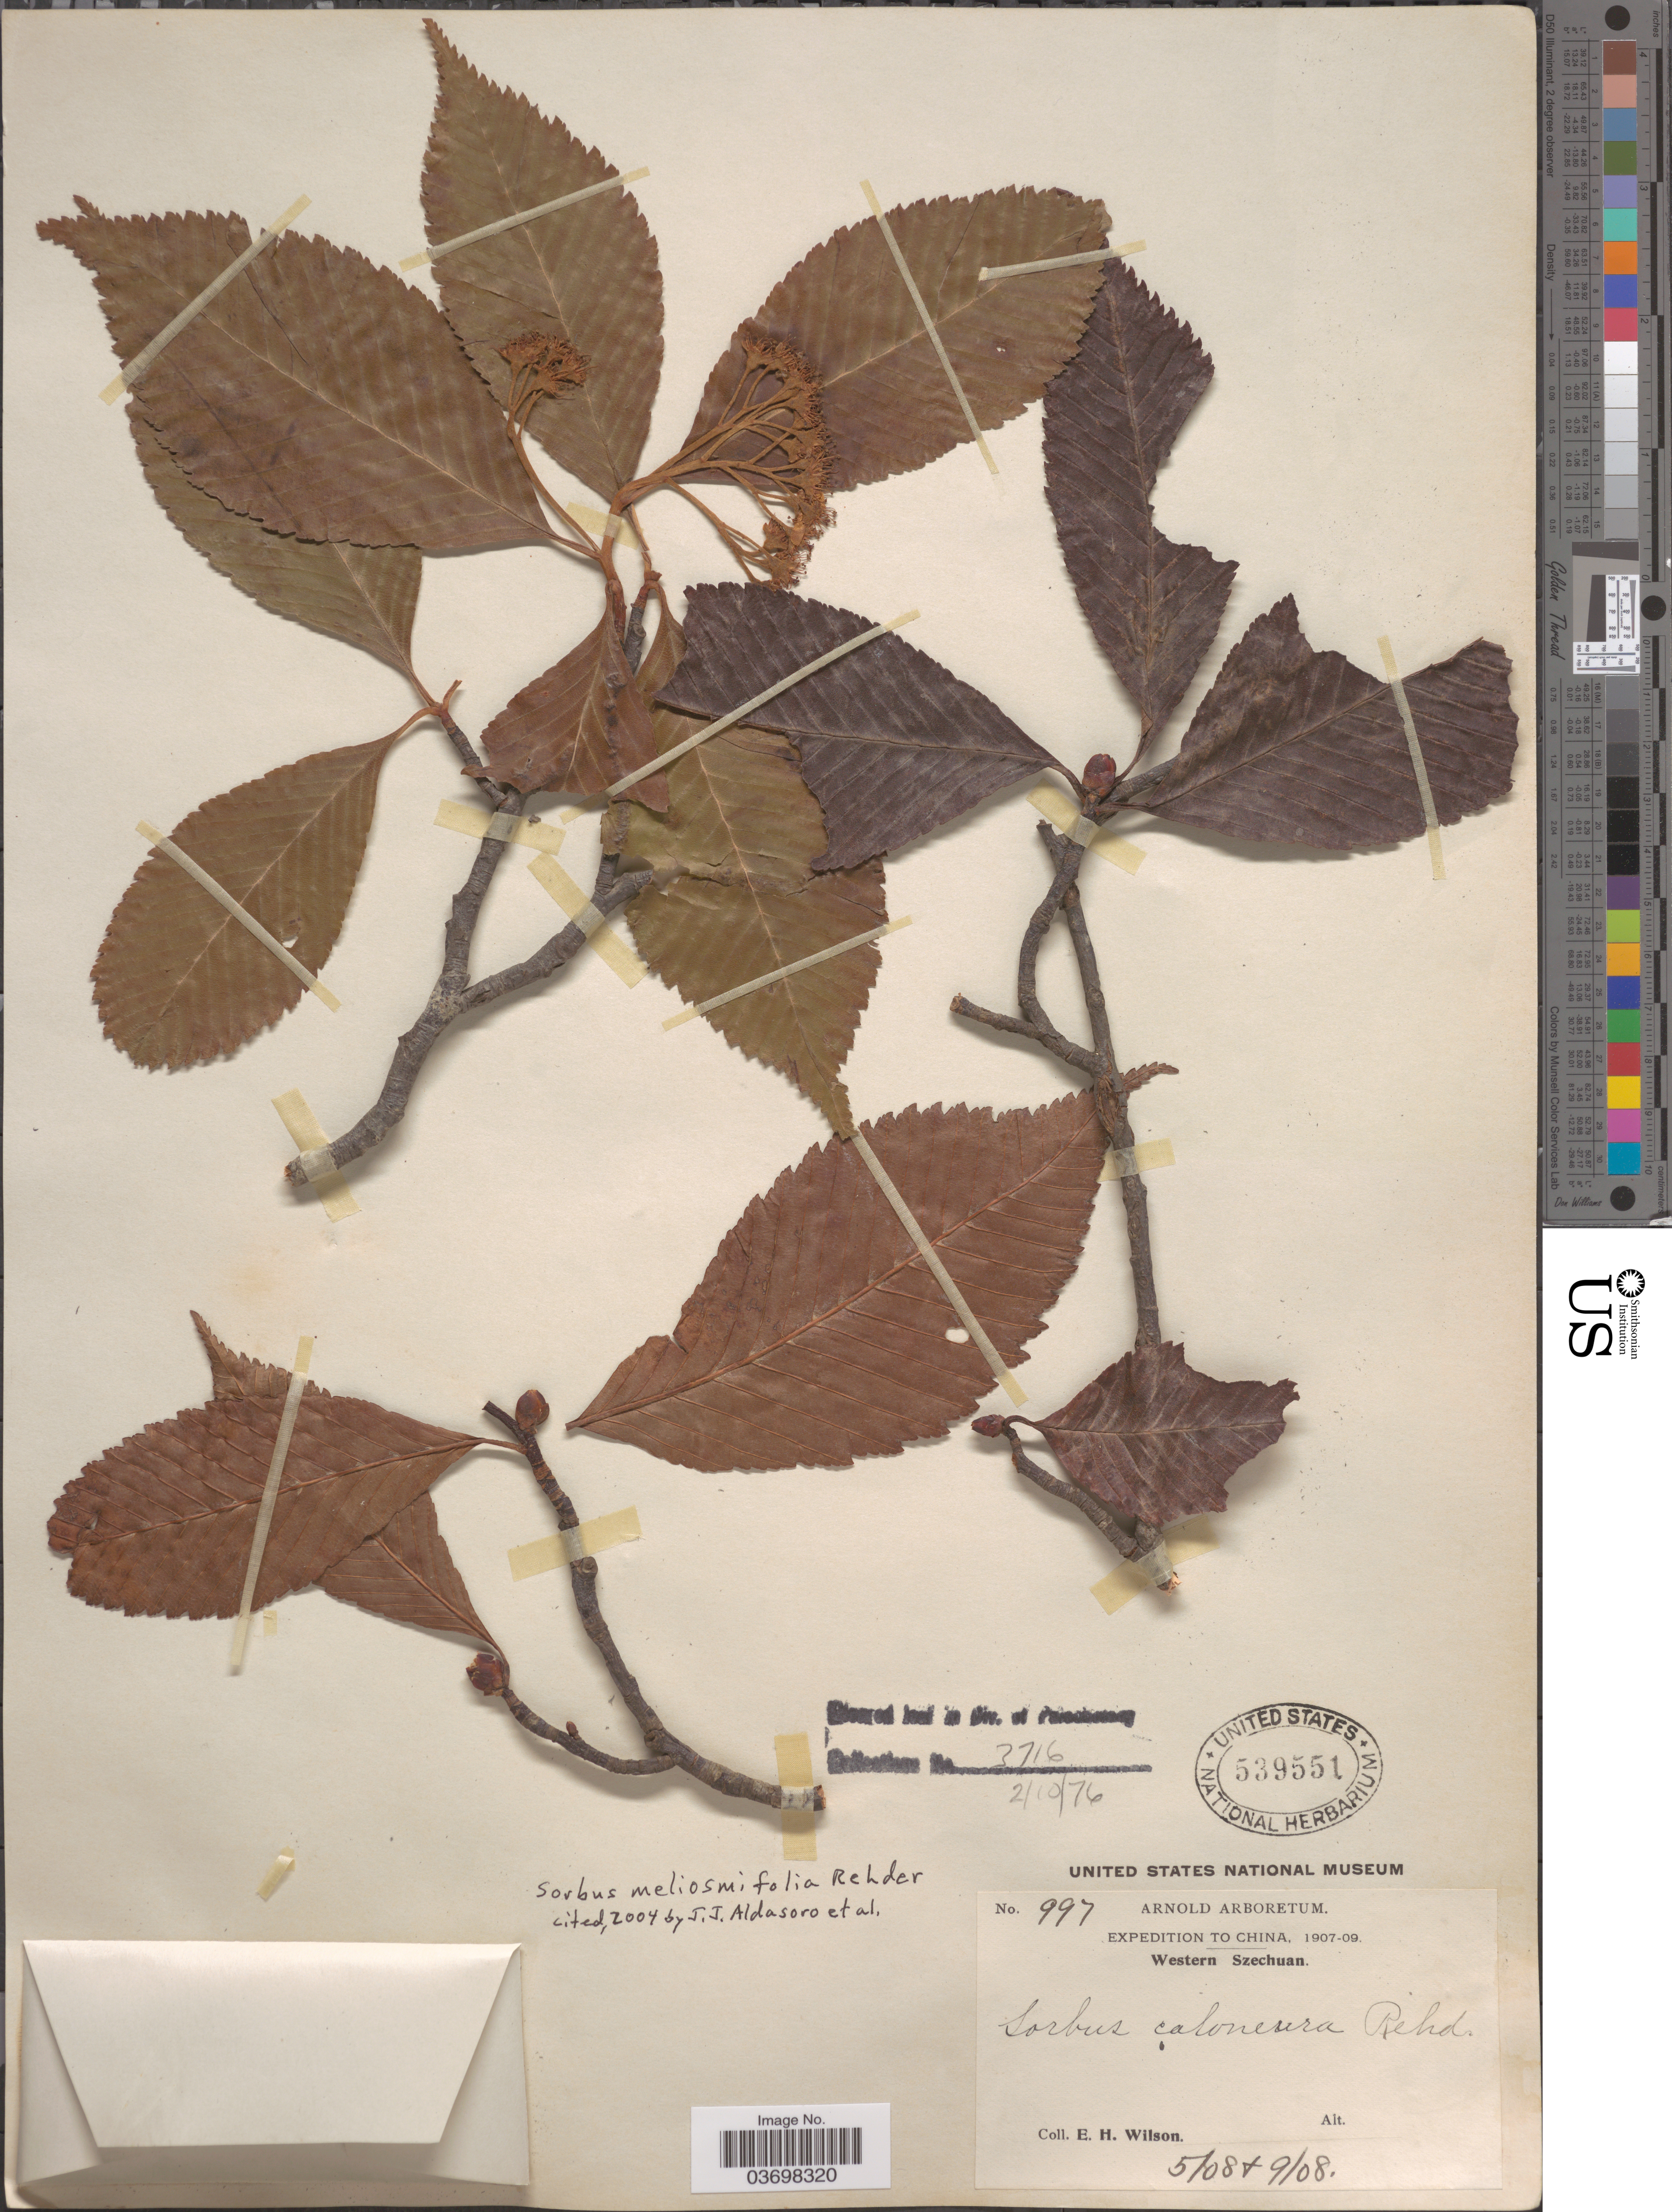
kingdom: Plantae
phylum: Tracheophyta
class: Magnoliopsida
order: Rosales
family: Rosaceae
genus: Sorbus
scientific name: Sorbus meliosmifolia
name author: Rehder in Sarg.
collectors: E. Wilson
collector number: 997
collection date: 1908-05/1908-09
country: China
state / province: Sichuan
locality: Western Szechuan.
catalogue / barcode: US 539551